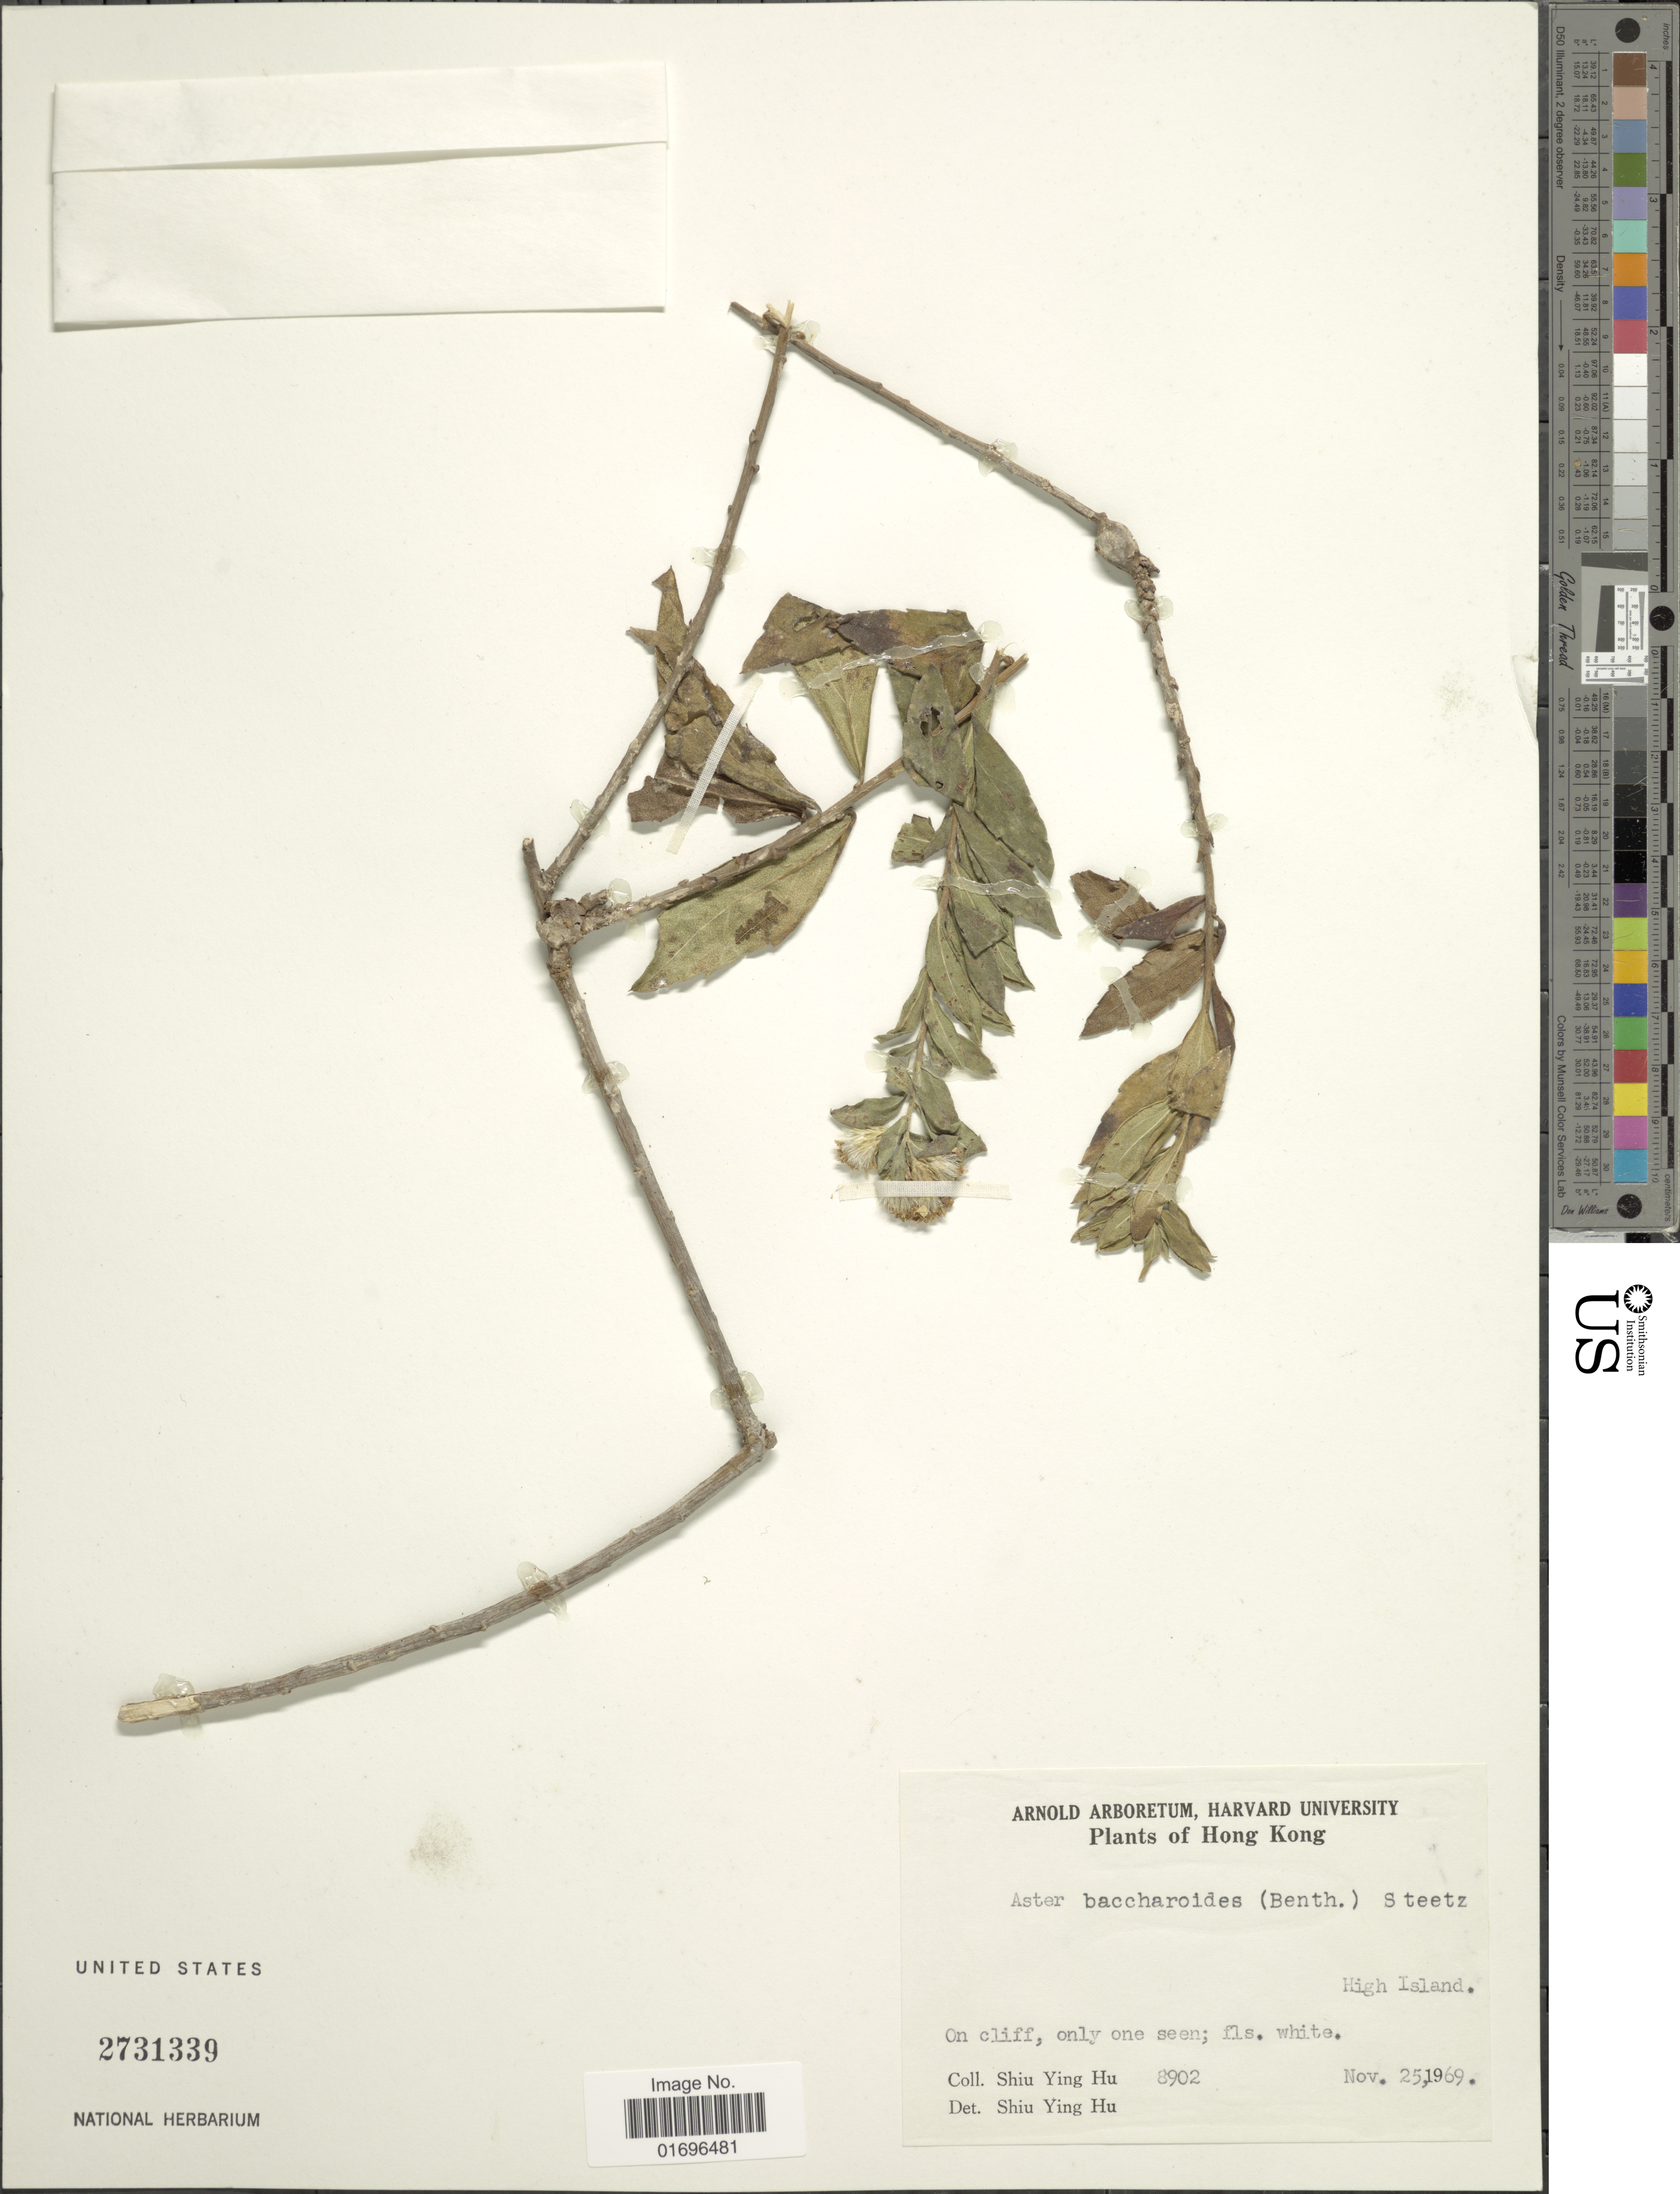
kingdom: Plantae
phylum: Tracheophyta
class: Magnoliopsida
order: Asterales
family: Asteraceae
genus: Aster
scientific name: Aster baccharoides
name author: (Benth.) Steetz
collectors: S. Y. Hu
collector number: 8902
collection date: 1969-11-25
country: China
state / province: Hong Kong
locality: High Island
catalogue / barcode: US 2731339